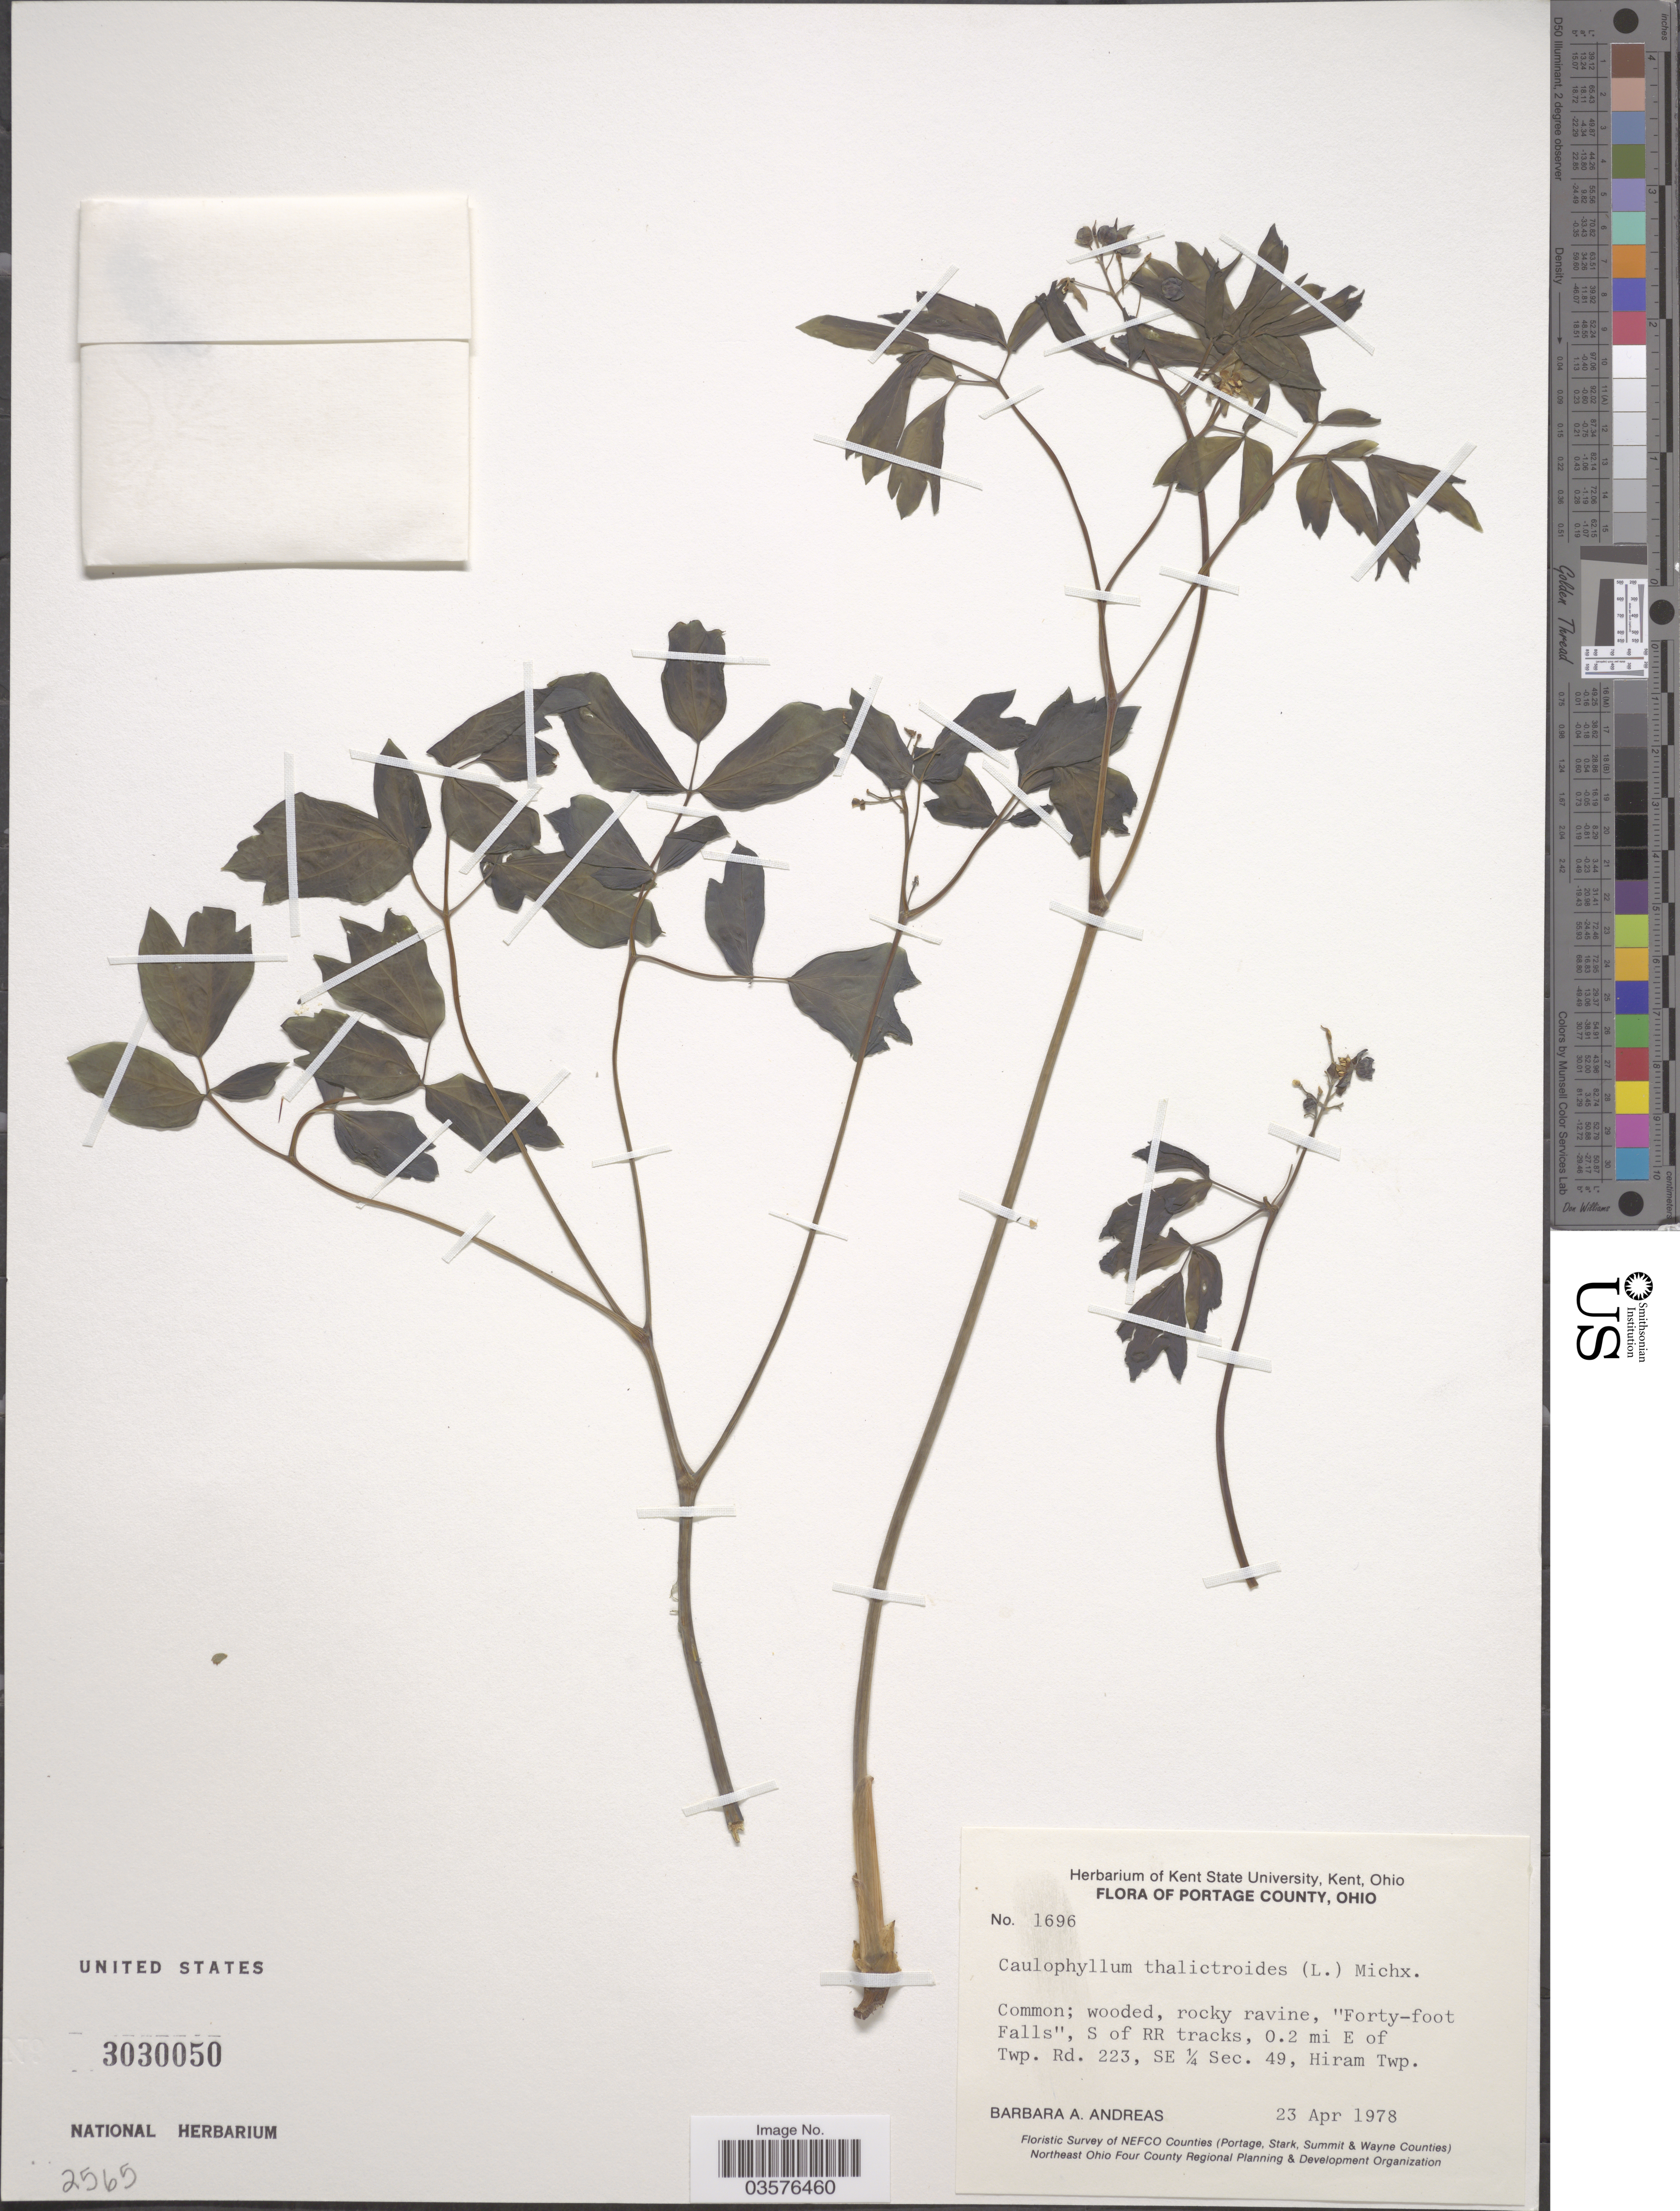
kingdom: Plantae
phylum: Tracheophyta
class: Magnoliopsida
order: Ranunculales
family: Berberidaceae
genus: Caulophyllum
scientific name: Caulophyllum thalictroides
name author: (L.) Michx.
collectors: B. A. Andreas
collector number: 1696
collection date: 1978-04-23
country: United States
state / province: Ohio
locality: Portage County. "Forty-foot Falls", S of RR tracks, 0.2 mi E of Twp. Rd. 223, SE ¼ Sec. 49, Hiram Twp.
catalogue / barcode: US 3030050